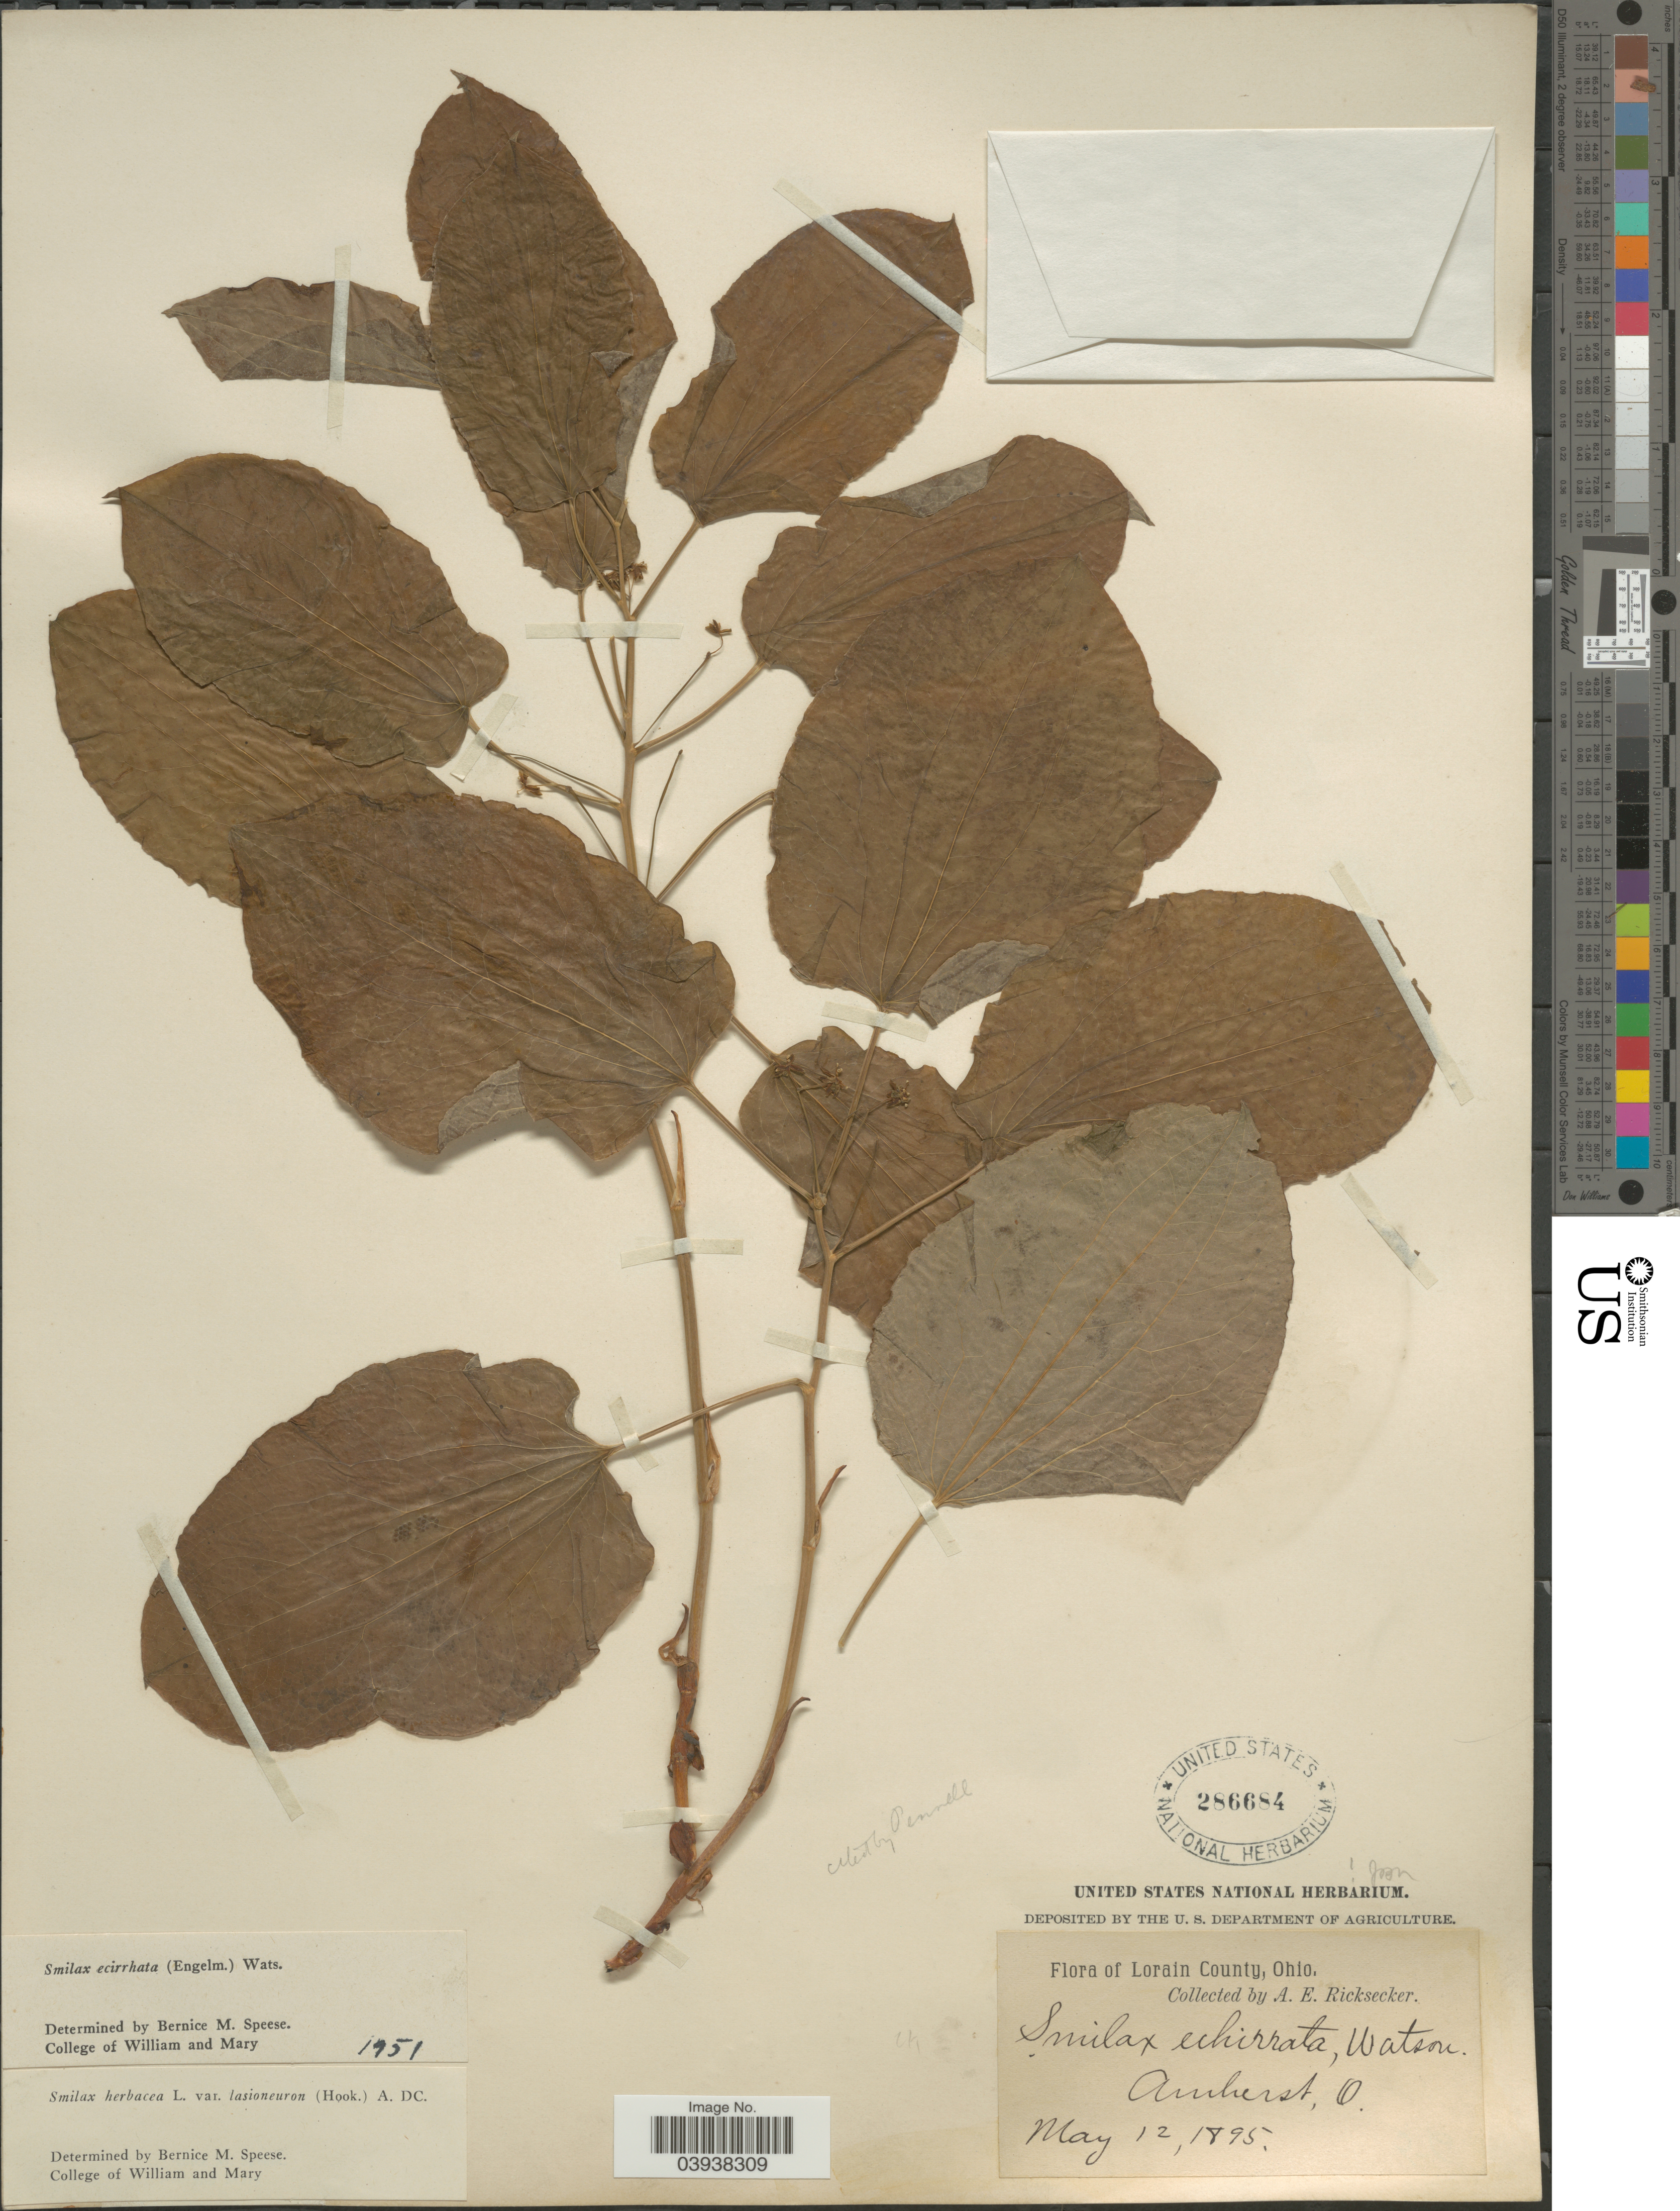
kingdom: Plantae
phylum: Tracheophyta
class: Liliopsida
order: Liliales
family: Smilacaceae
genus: Smilax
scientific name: Smilax ecirrhata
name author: (Engelm. ex Kunth) S. Watson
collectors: A. E. Ricksecker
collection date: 1895-05-12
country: United States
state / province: Ohio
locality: Lorain County. Amherst.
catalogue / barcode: US 286684